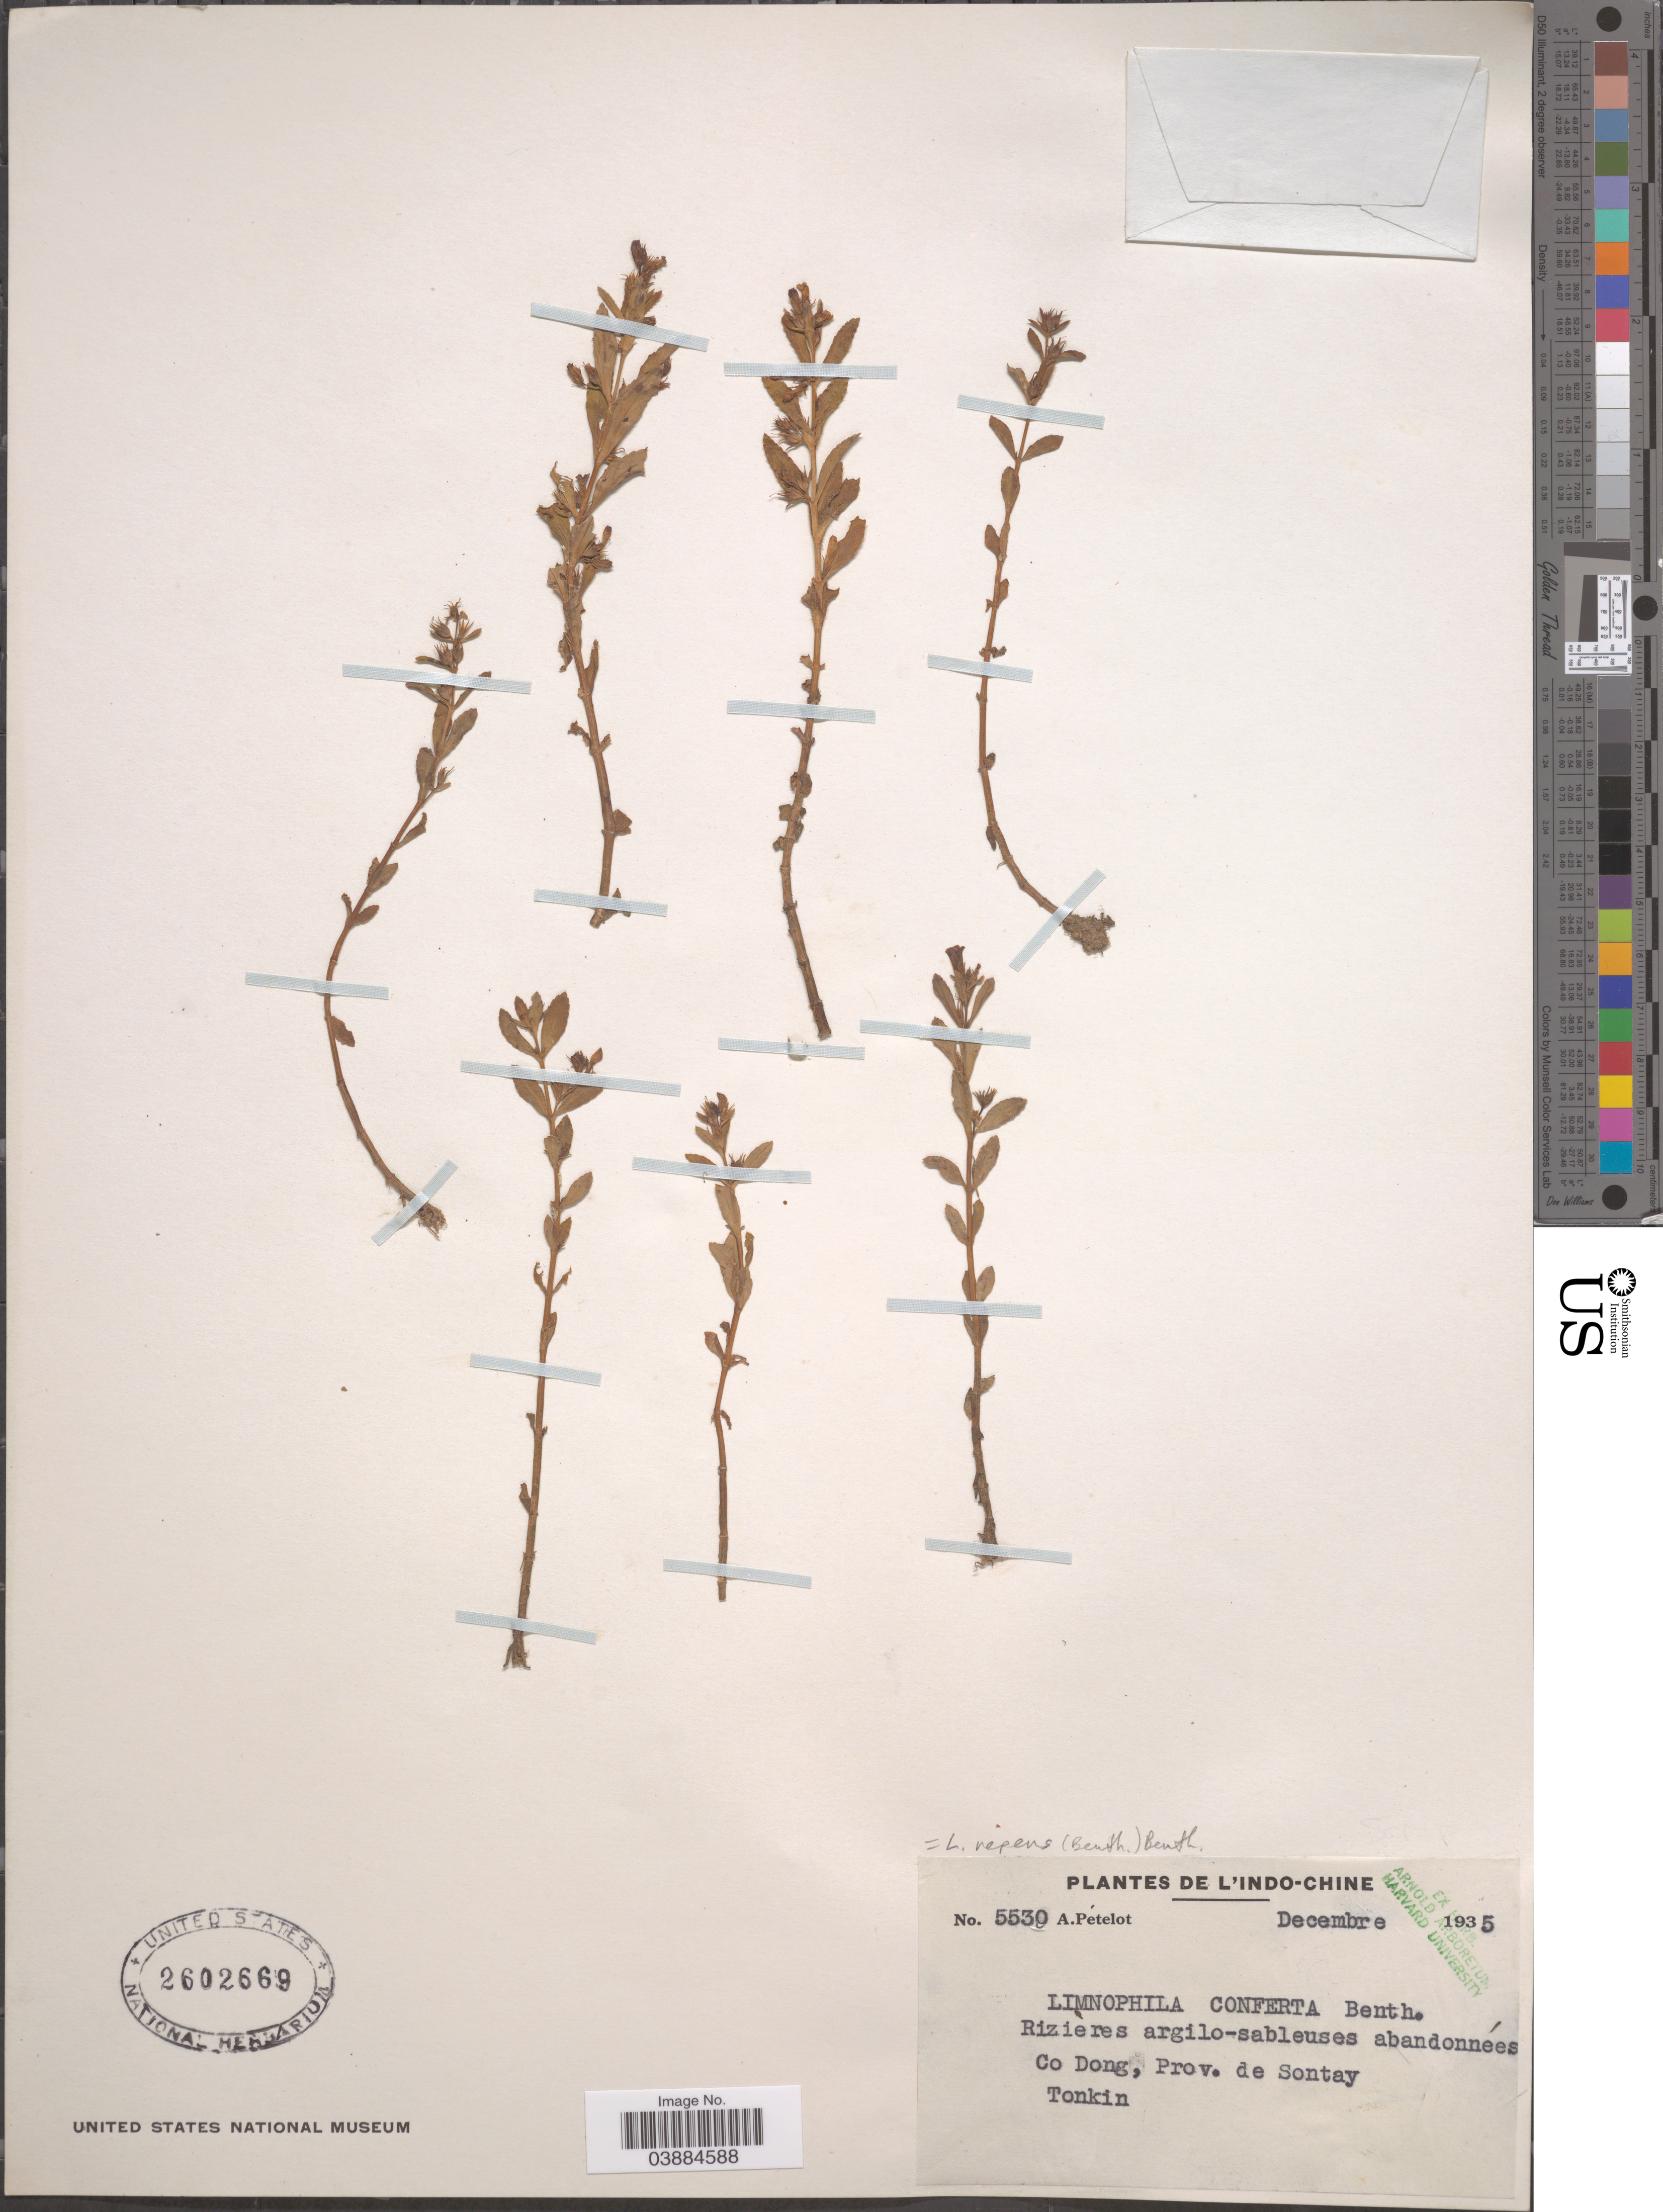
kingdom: Plantae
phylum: Tracheophyta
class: Magnoliopsida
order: Lamiales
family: Plantaginaceae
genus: Limnophila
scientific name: Limnophila repens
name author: (Benth.) Benth.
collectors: A. Petelot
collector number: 5530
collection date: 1935-12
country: Vietnam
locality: L'Indo-Chine. Co Dong, Prov. de Sontay. Tonkin.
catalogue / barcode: US 2602669